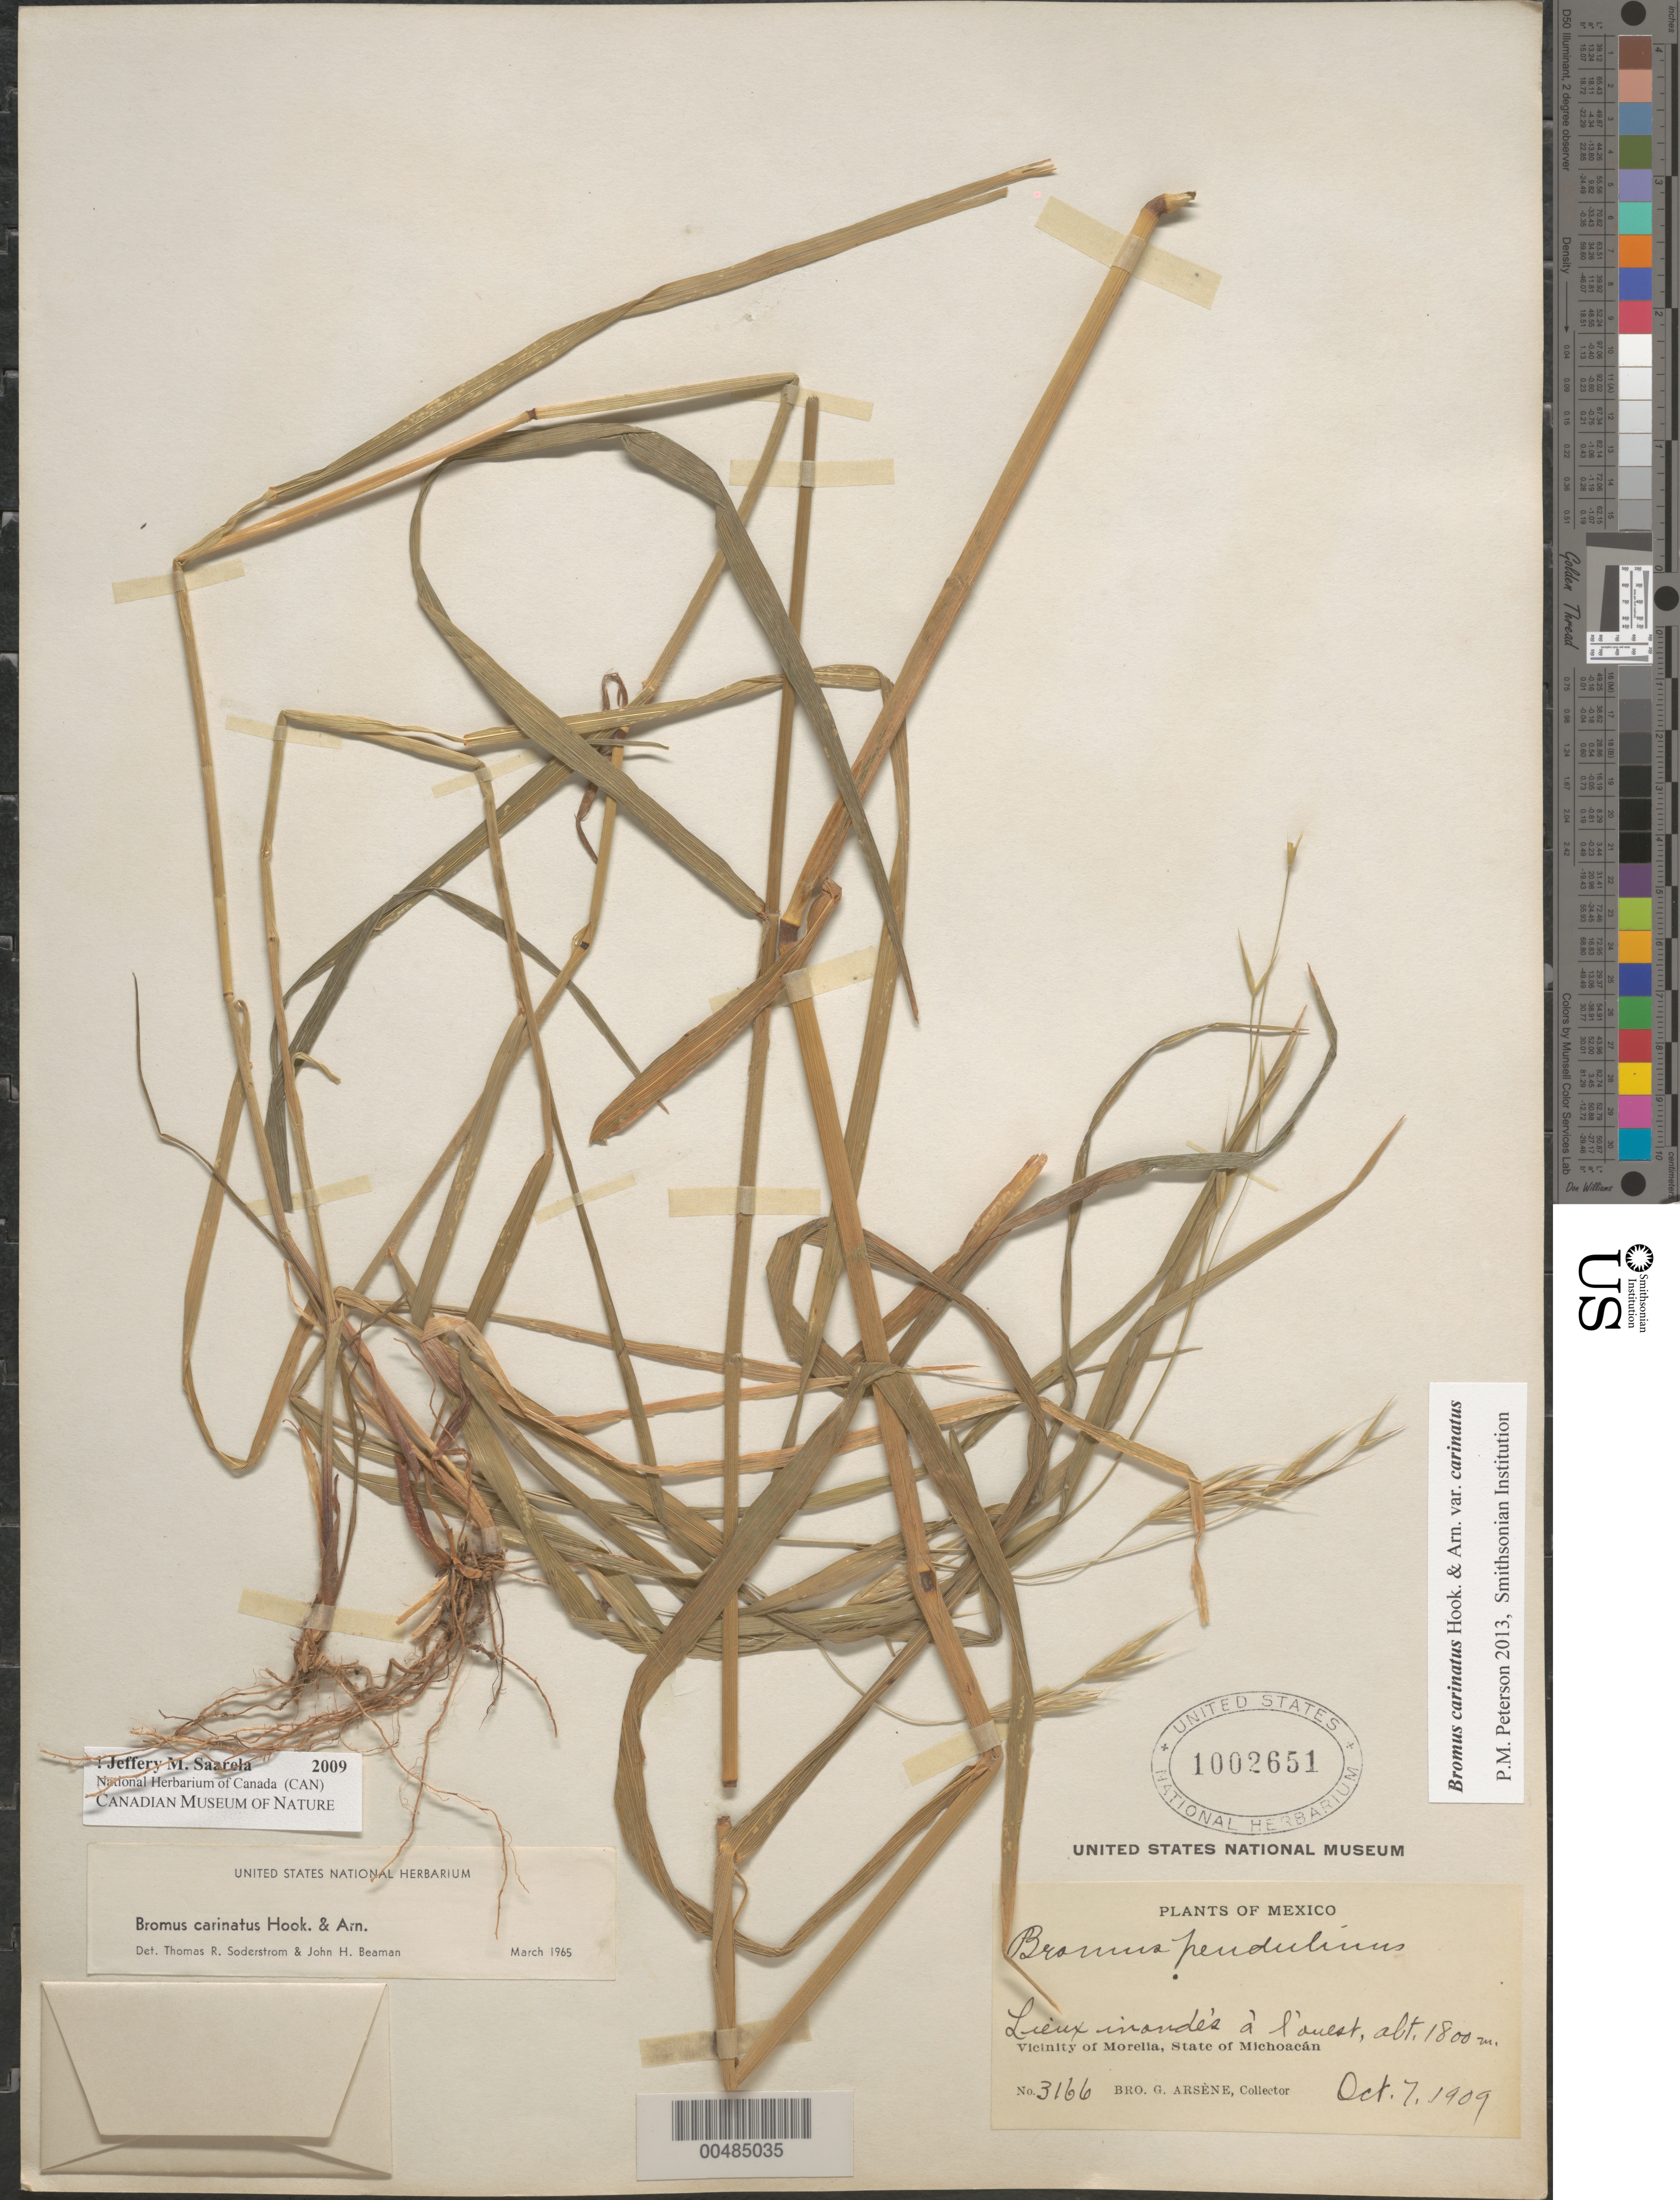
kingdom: Plantae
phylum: Tracheophyta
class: Liliopsida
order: Poales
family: Poaceae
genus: Bromus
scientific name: Bromus carinatus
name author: Hook. & Arn.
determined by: Soderstrom, T. R.; Beaman, J. H.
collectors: Bro. G. Arsène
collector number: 3166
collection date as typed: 7 Oct 1909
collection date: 1909-10-07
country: Mexico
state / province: Michoacán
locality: Lieux inondes a' l'ouest, vicinity of Morelia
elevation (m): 1800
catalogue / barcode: US 1002651